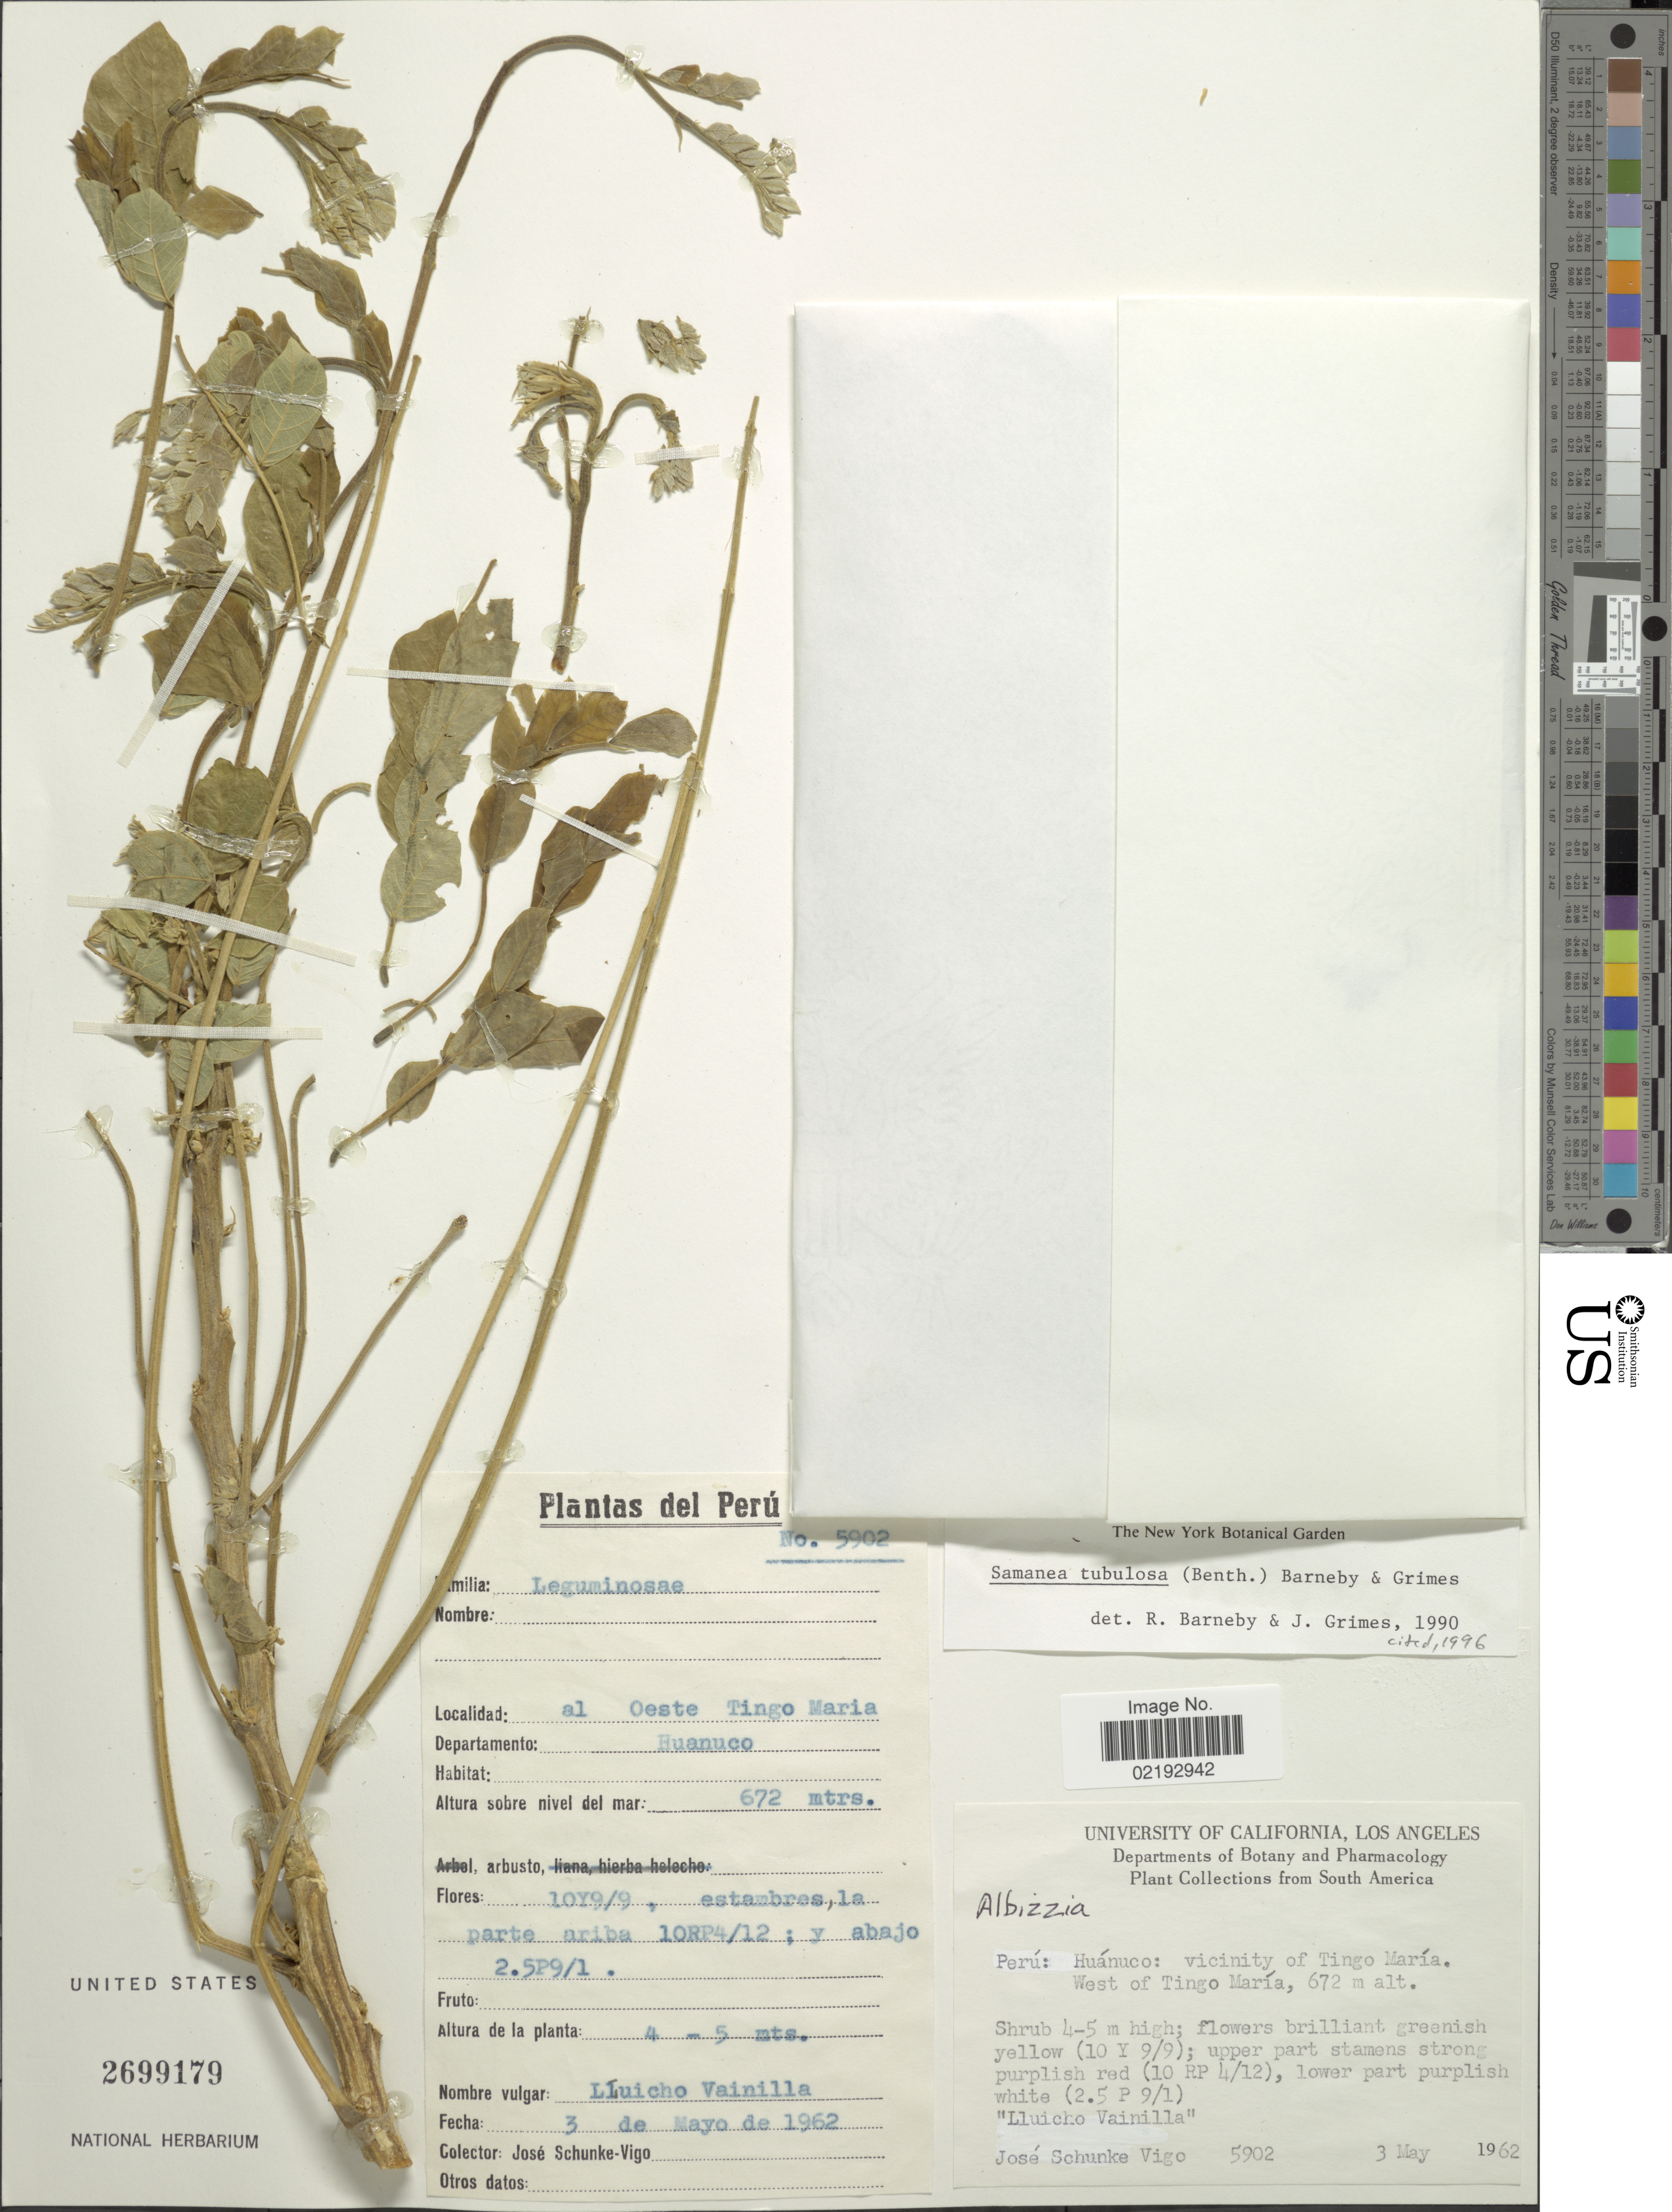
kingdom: Plantae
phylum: Tracheophyta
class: Magnoliopsida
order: Fabales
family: Fabaceae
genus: Samanea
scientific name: Samanea tubulosa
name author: (Benth.) Barneby & J.W. Grimes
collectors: J. Schunke Vigo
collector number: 5902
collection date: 1962-05-03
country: Peru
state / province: Huánuco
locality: Vicinity of Tingo Maria, west of Tingo Maria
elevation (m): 672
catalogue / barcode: US 2699179